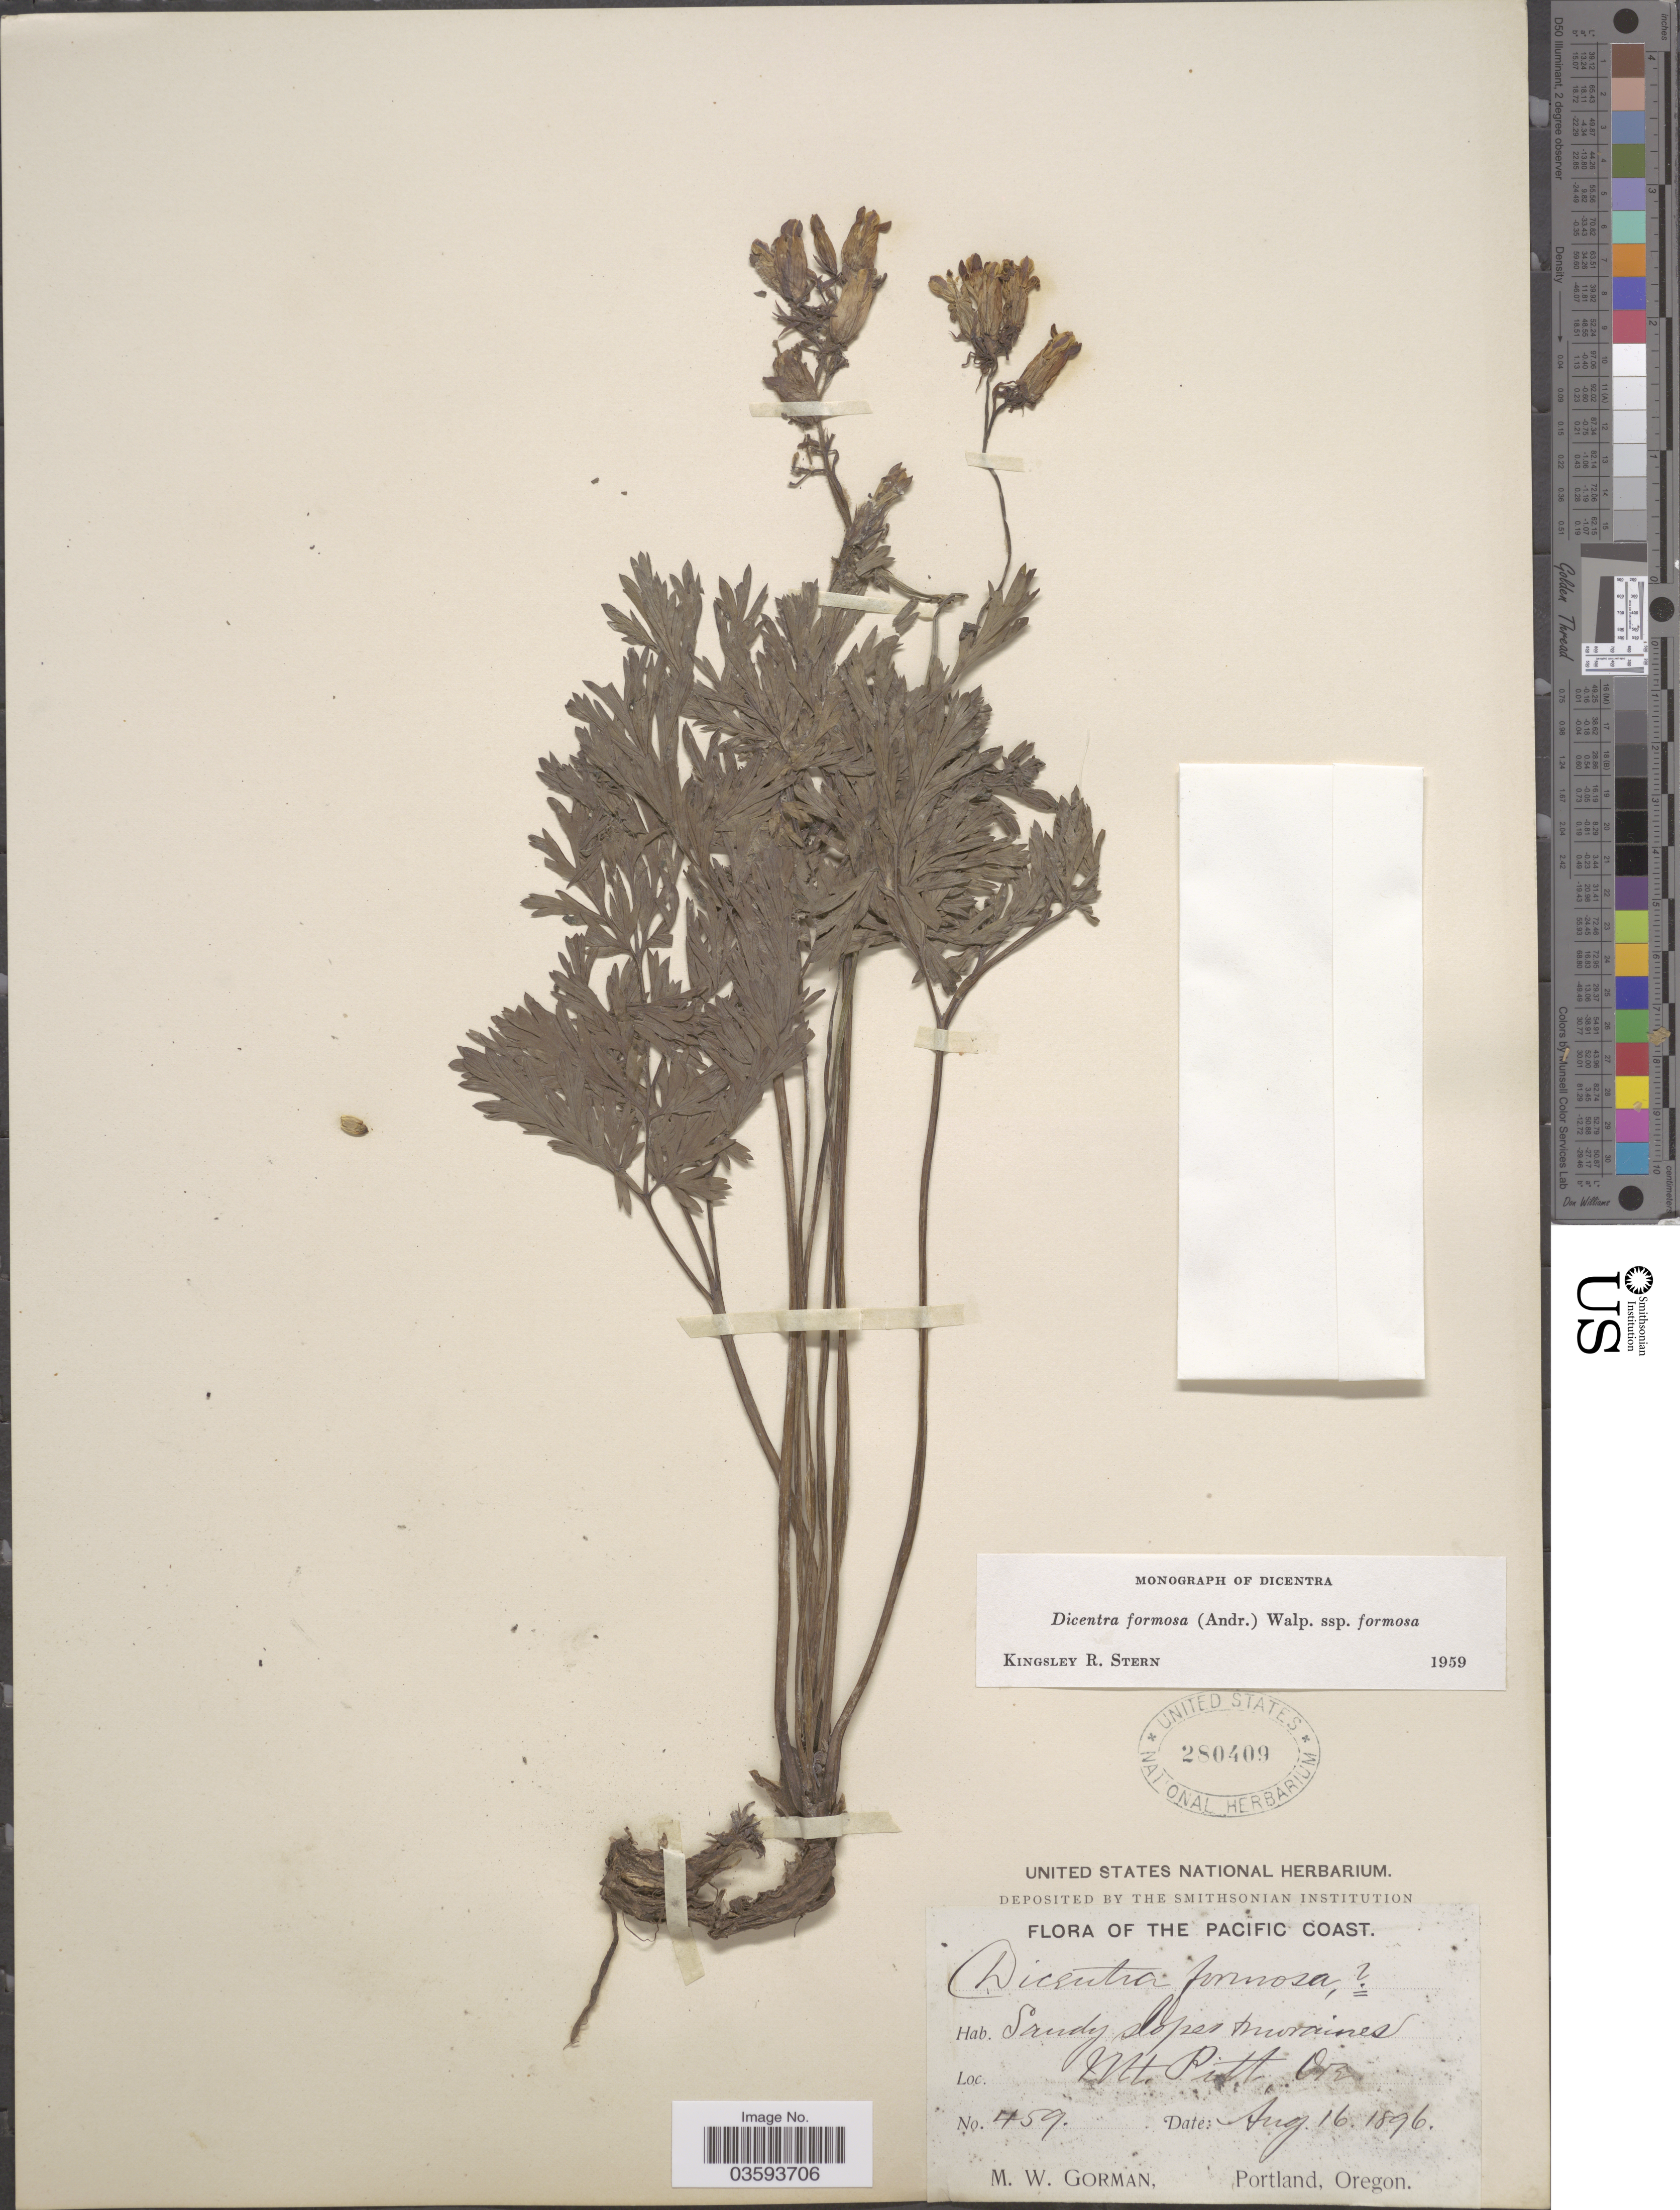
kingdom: Plantae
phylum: Tracheophyta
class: Magnoliopsida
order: Ranunculales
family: Papaveraceae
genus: Dicentra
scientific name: Dicentra formosa subsp. formosa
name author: (Haw.) Walp.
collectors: M. W. Gorman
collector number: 459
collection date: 1896-08-16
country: United States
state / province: Oregon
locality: The Pacific Coast. Mt. Pitt.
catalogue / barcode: US 280409